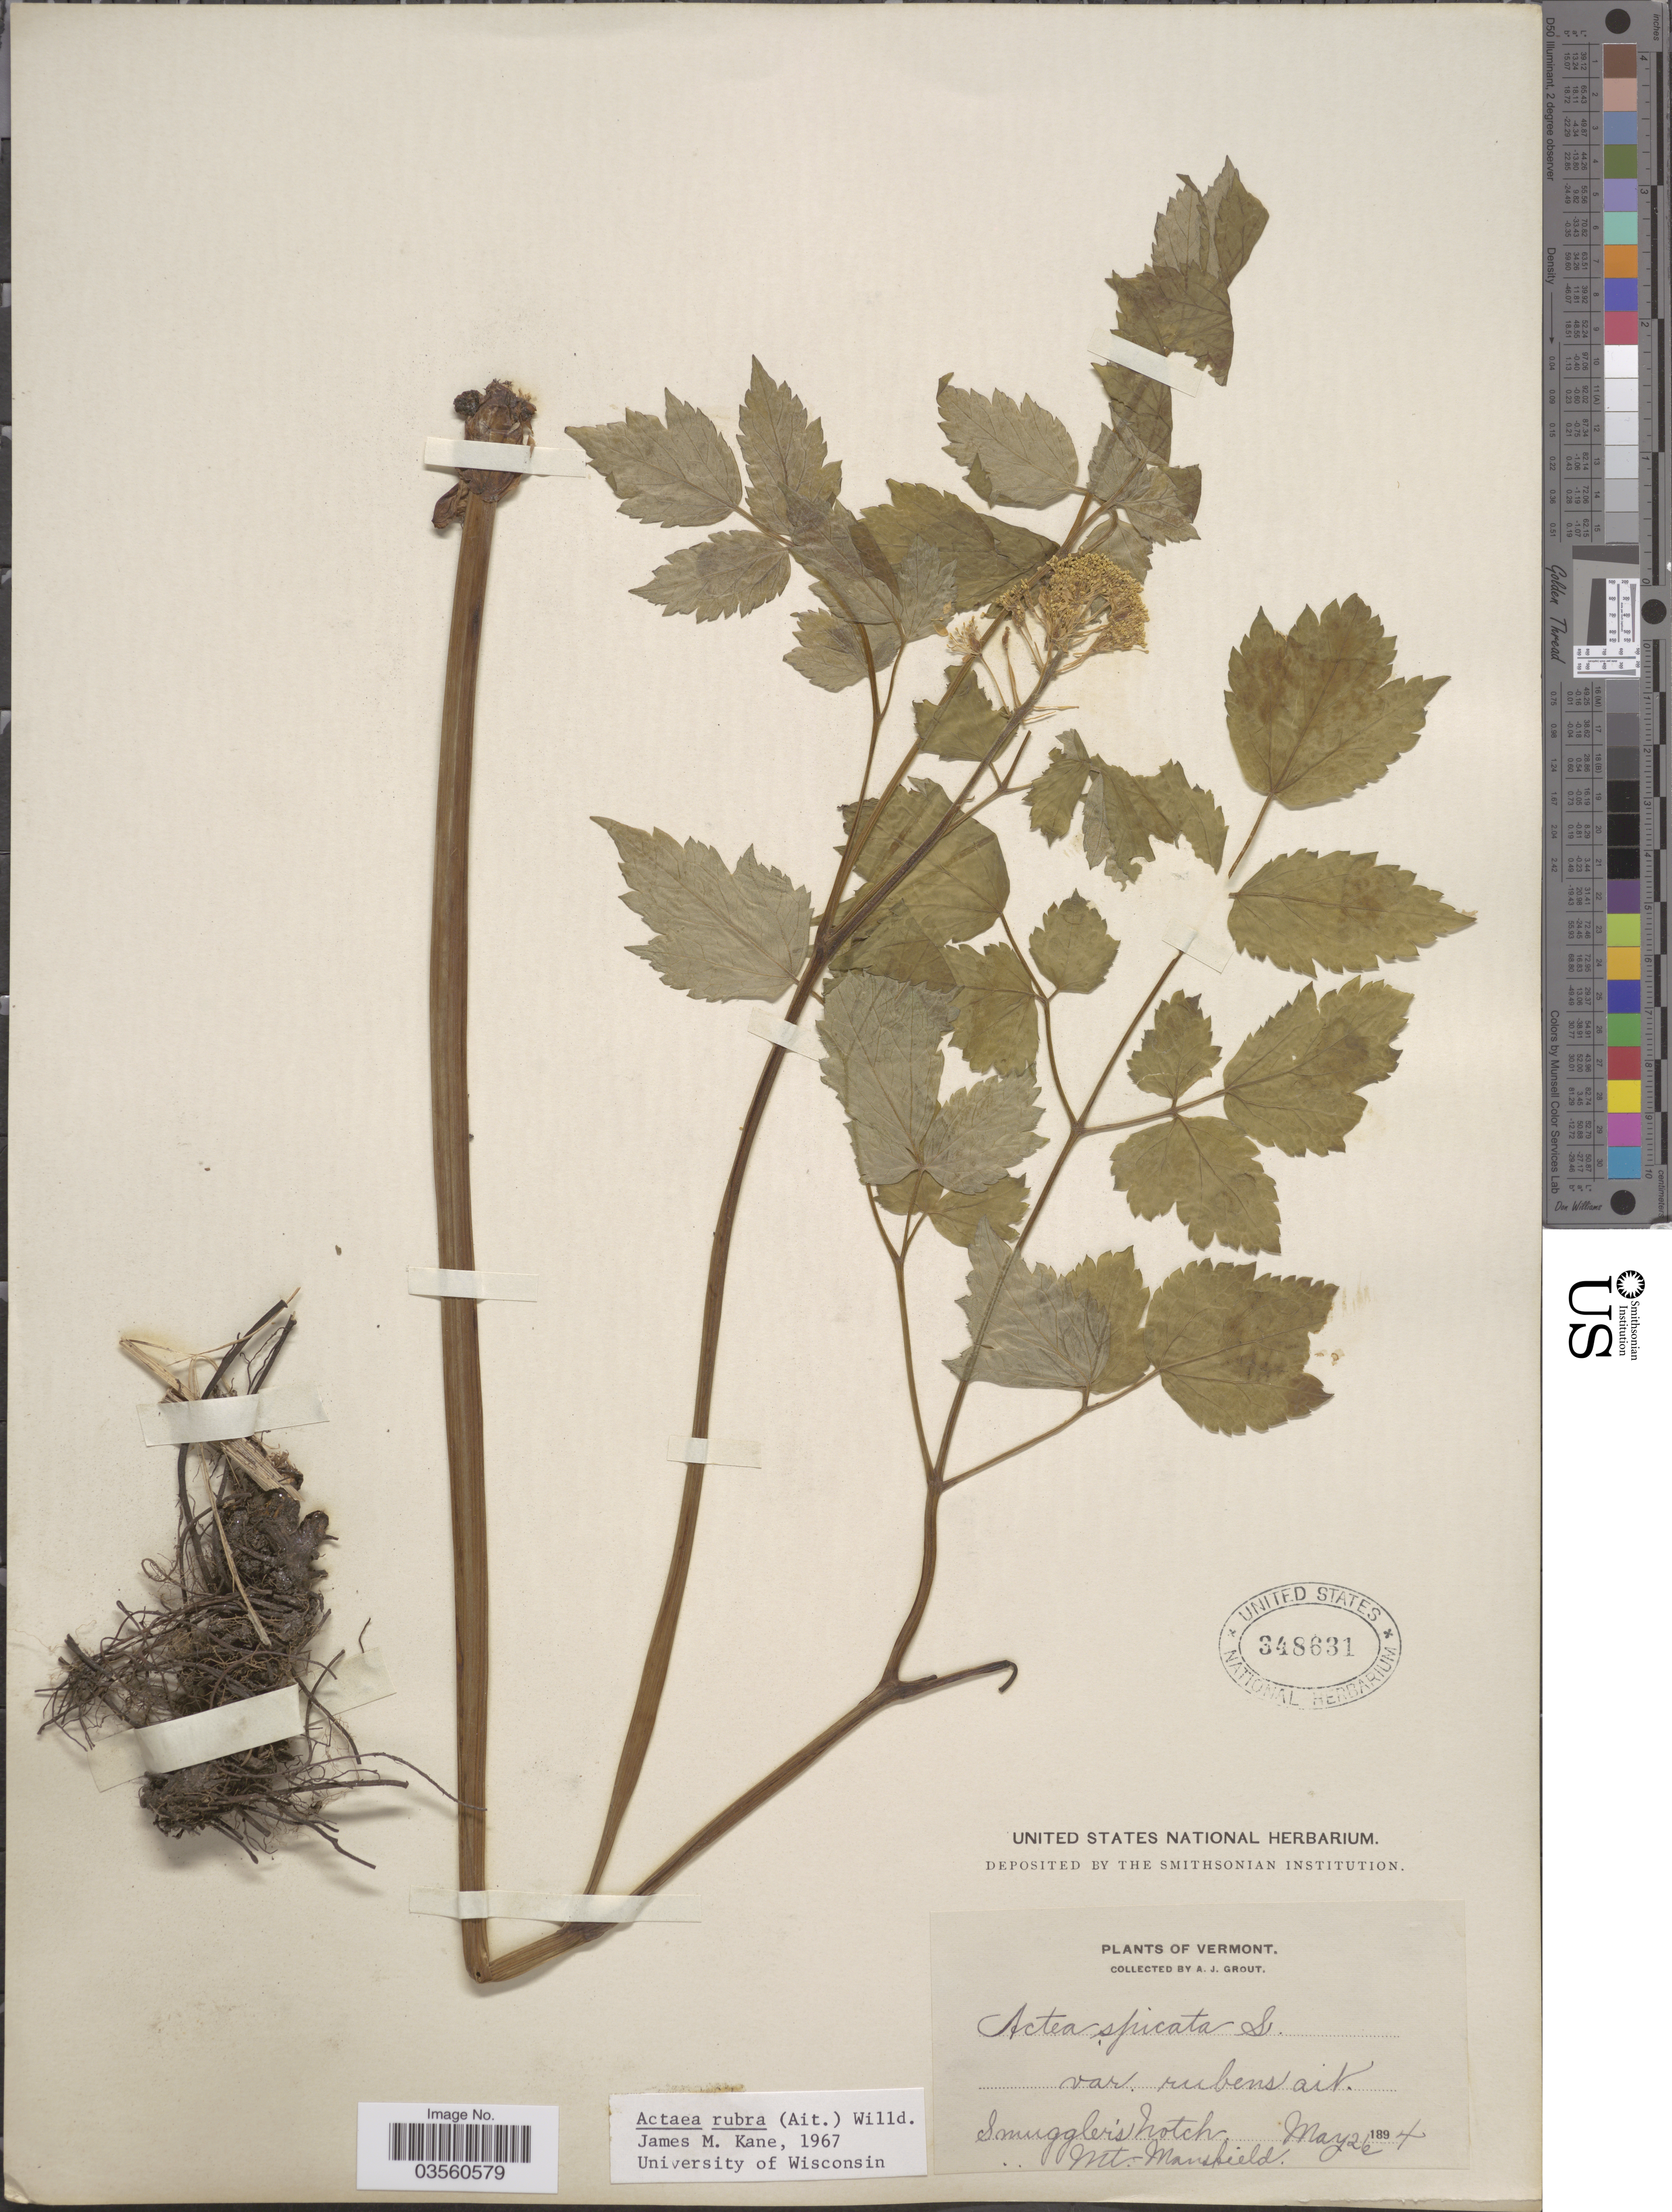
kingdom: Plantae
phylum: Tracheophyta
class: Magnoliopsida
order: Ranunculales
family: Ranunculaceae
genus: Actaea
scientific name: Actaea rubra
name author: (Aiton) Willd.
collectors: A. J. Grout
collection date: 1894-05-26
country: United States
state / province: Vermont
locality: Smuggler's Notch.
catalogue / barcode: US 348631